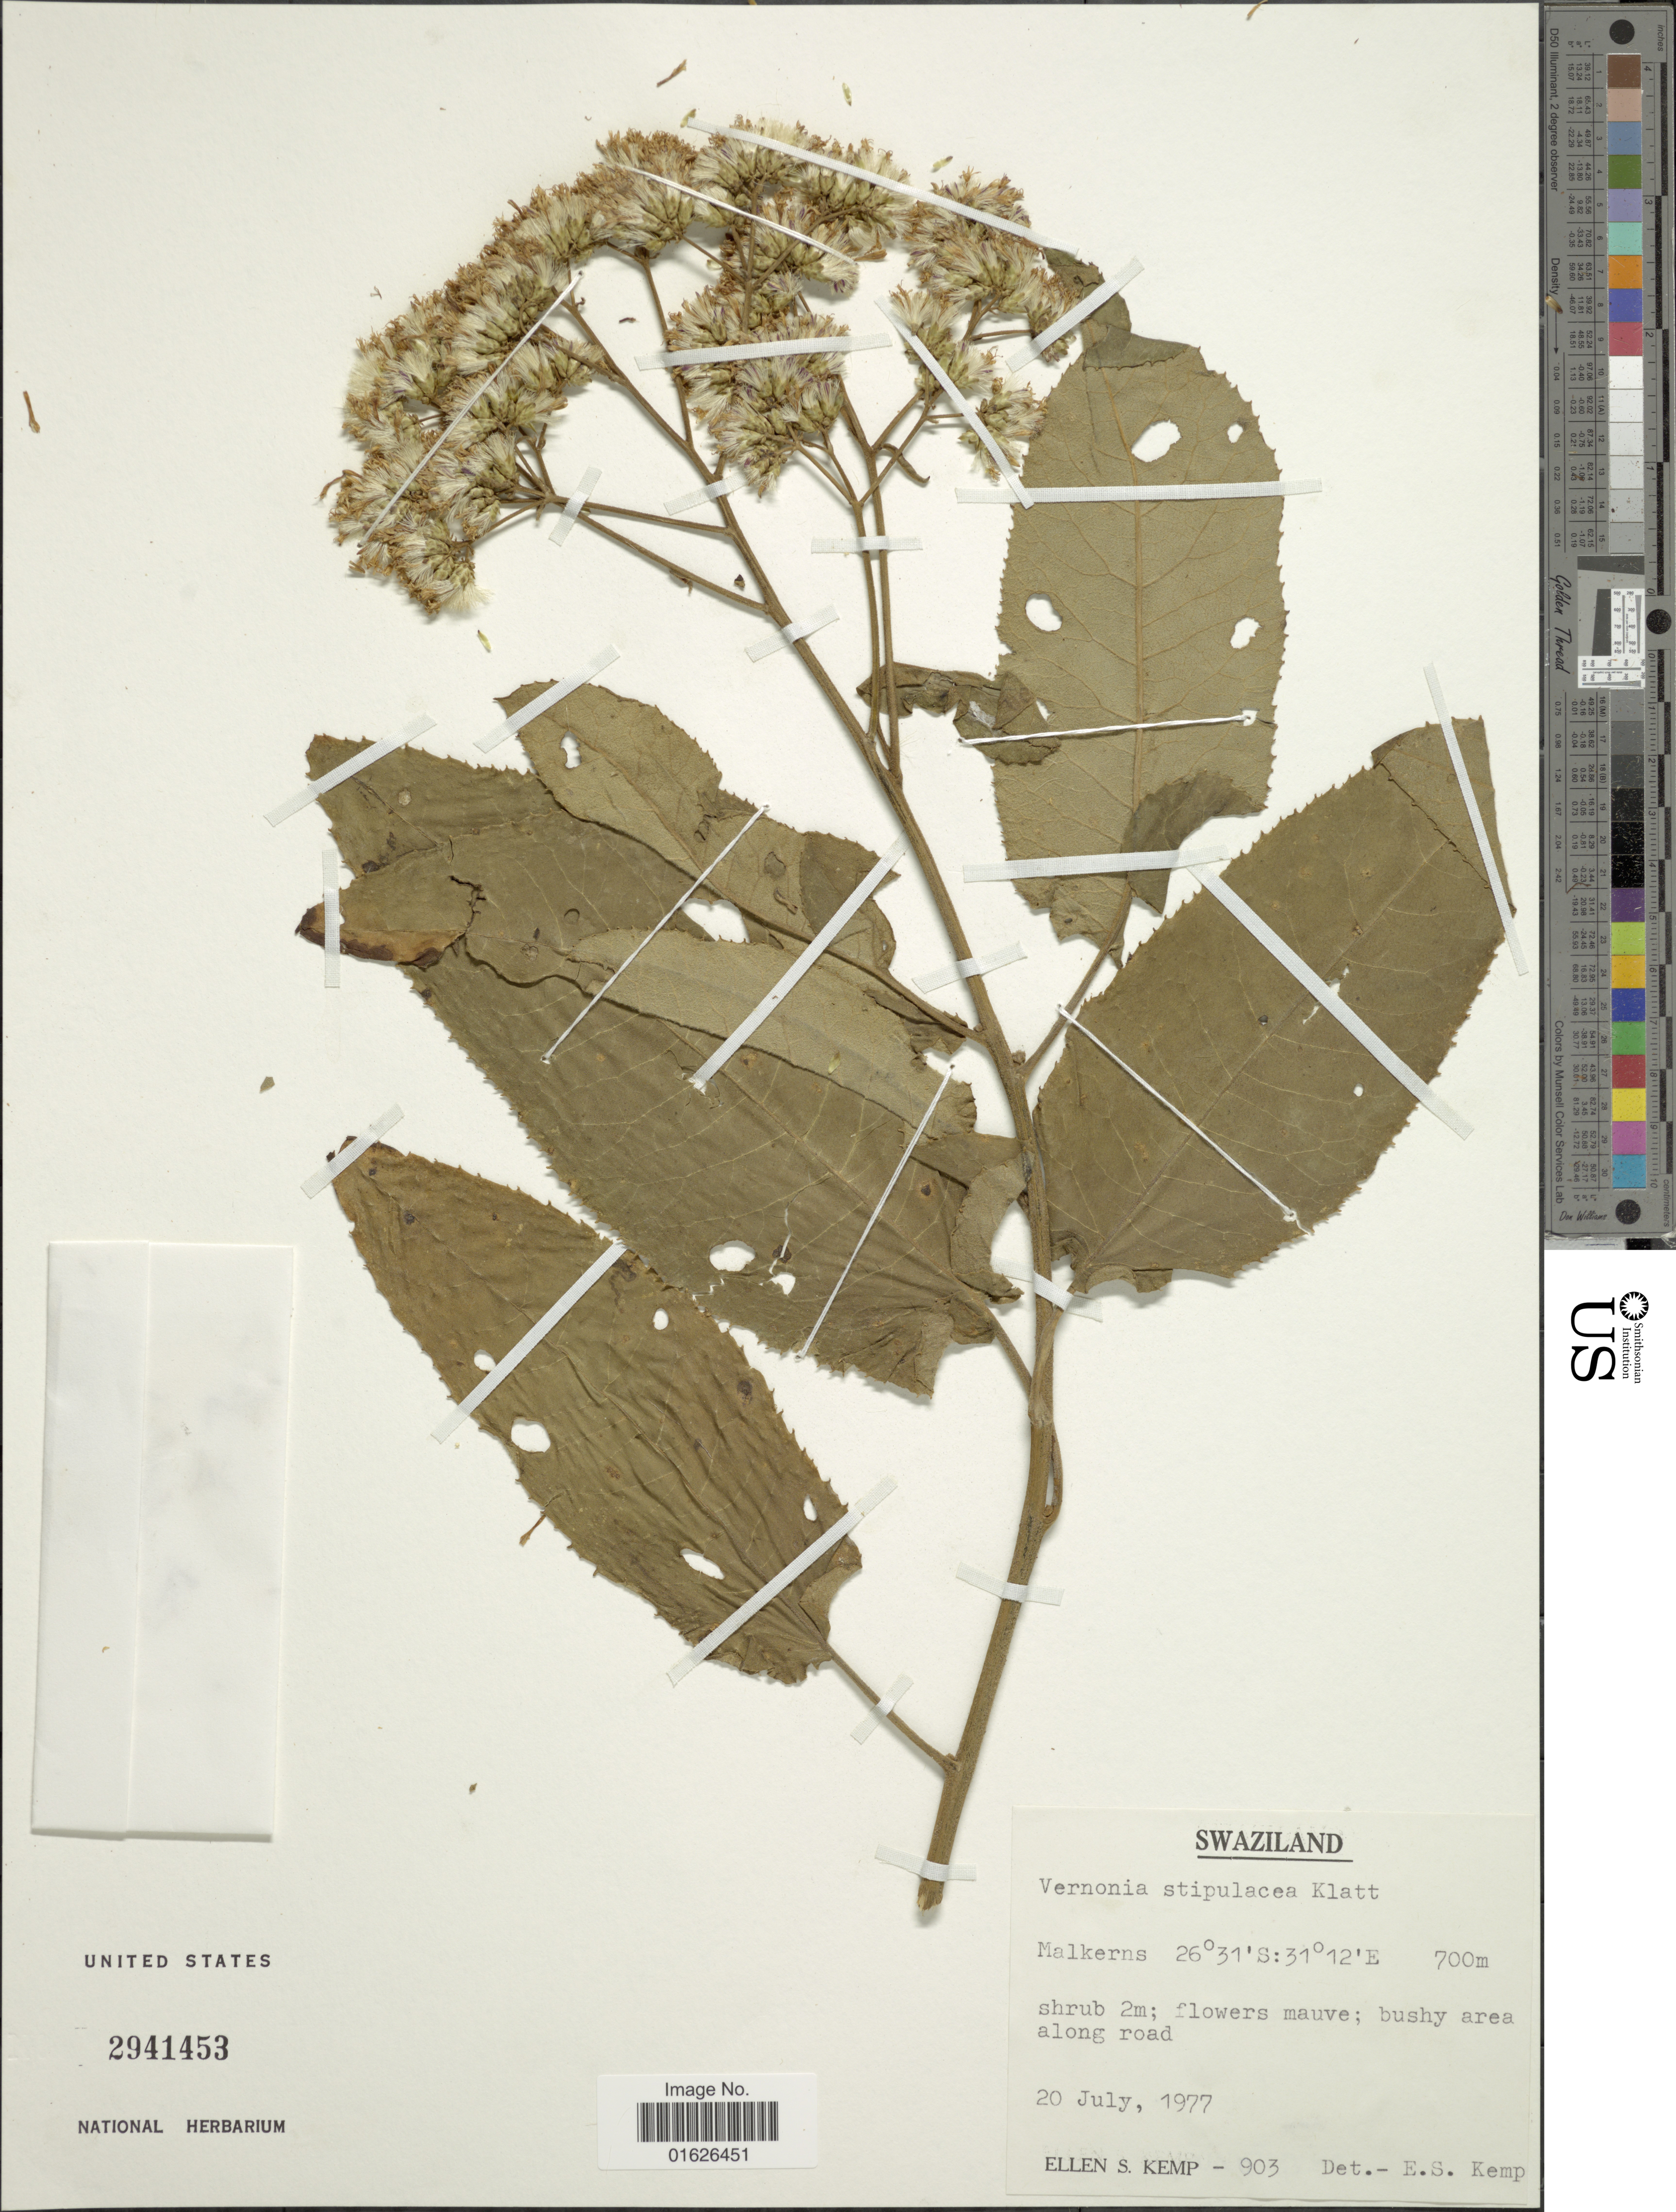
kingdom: Plantae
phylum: Tracheophyta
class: Magnoliopsida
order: Asterales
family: Asteraceae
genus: Gymnanthemum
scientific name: Gymnanthemum myrianthum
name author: (Hook. f.) H. Rob.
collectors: E. S. Kemp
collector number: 903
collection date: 1977-07-20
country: Eswatini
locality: Malkerns.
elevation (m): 700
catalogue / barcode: US 2941453